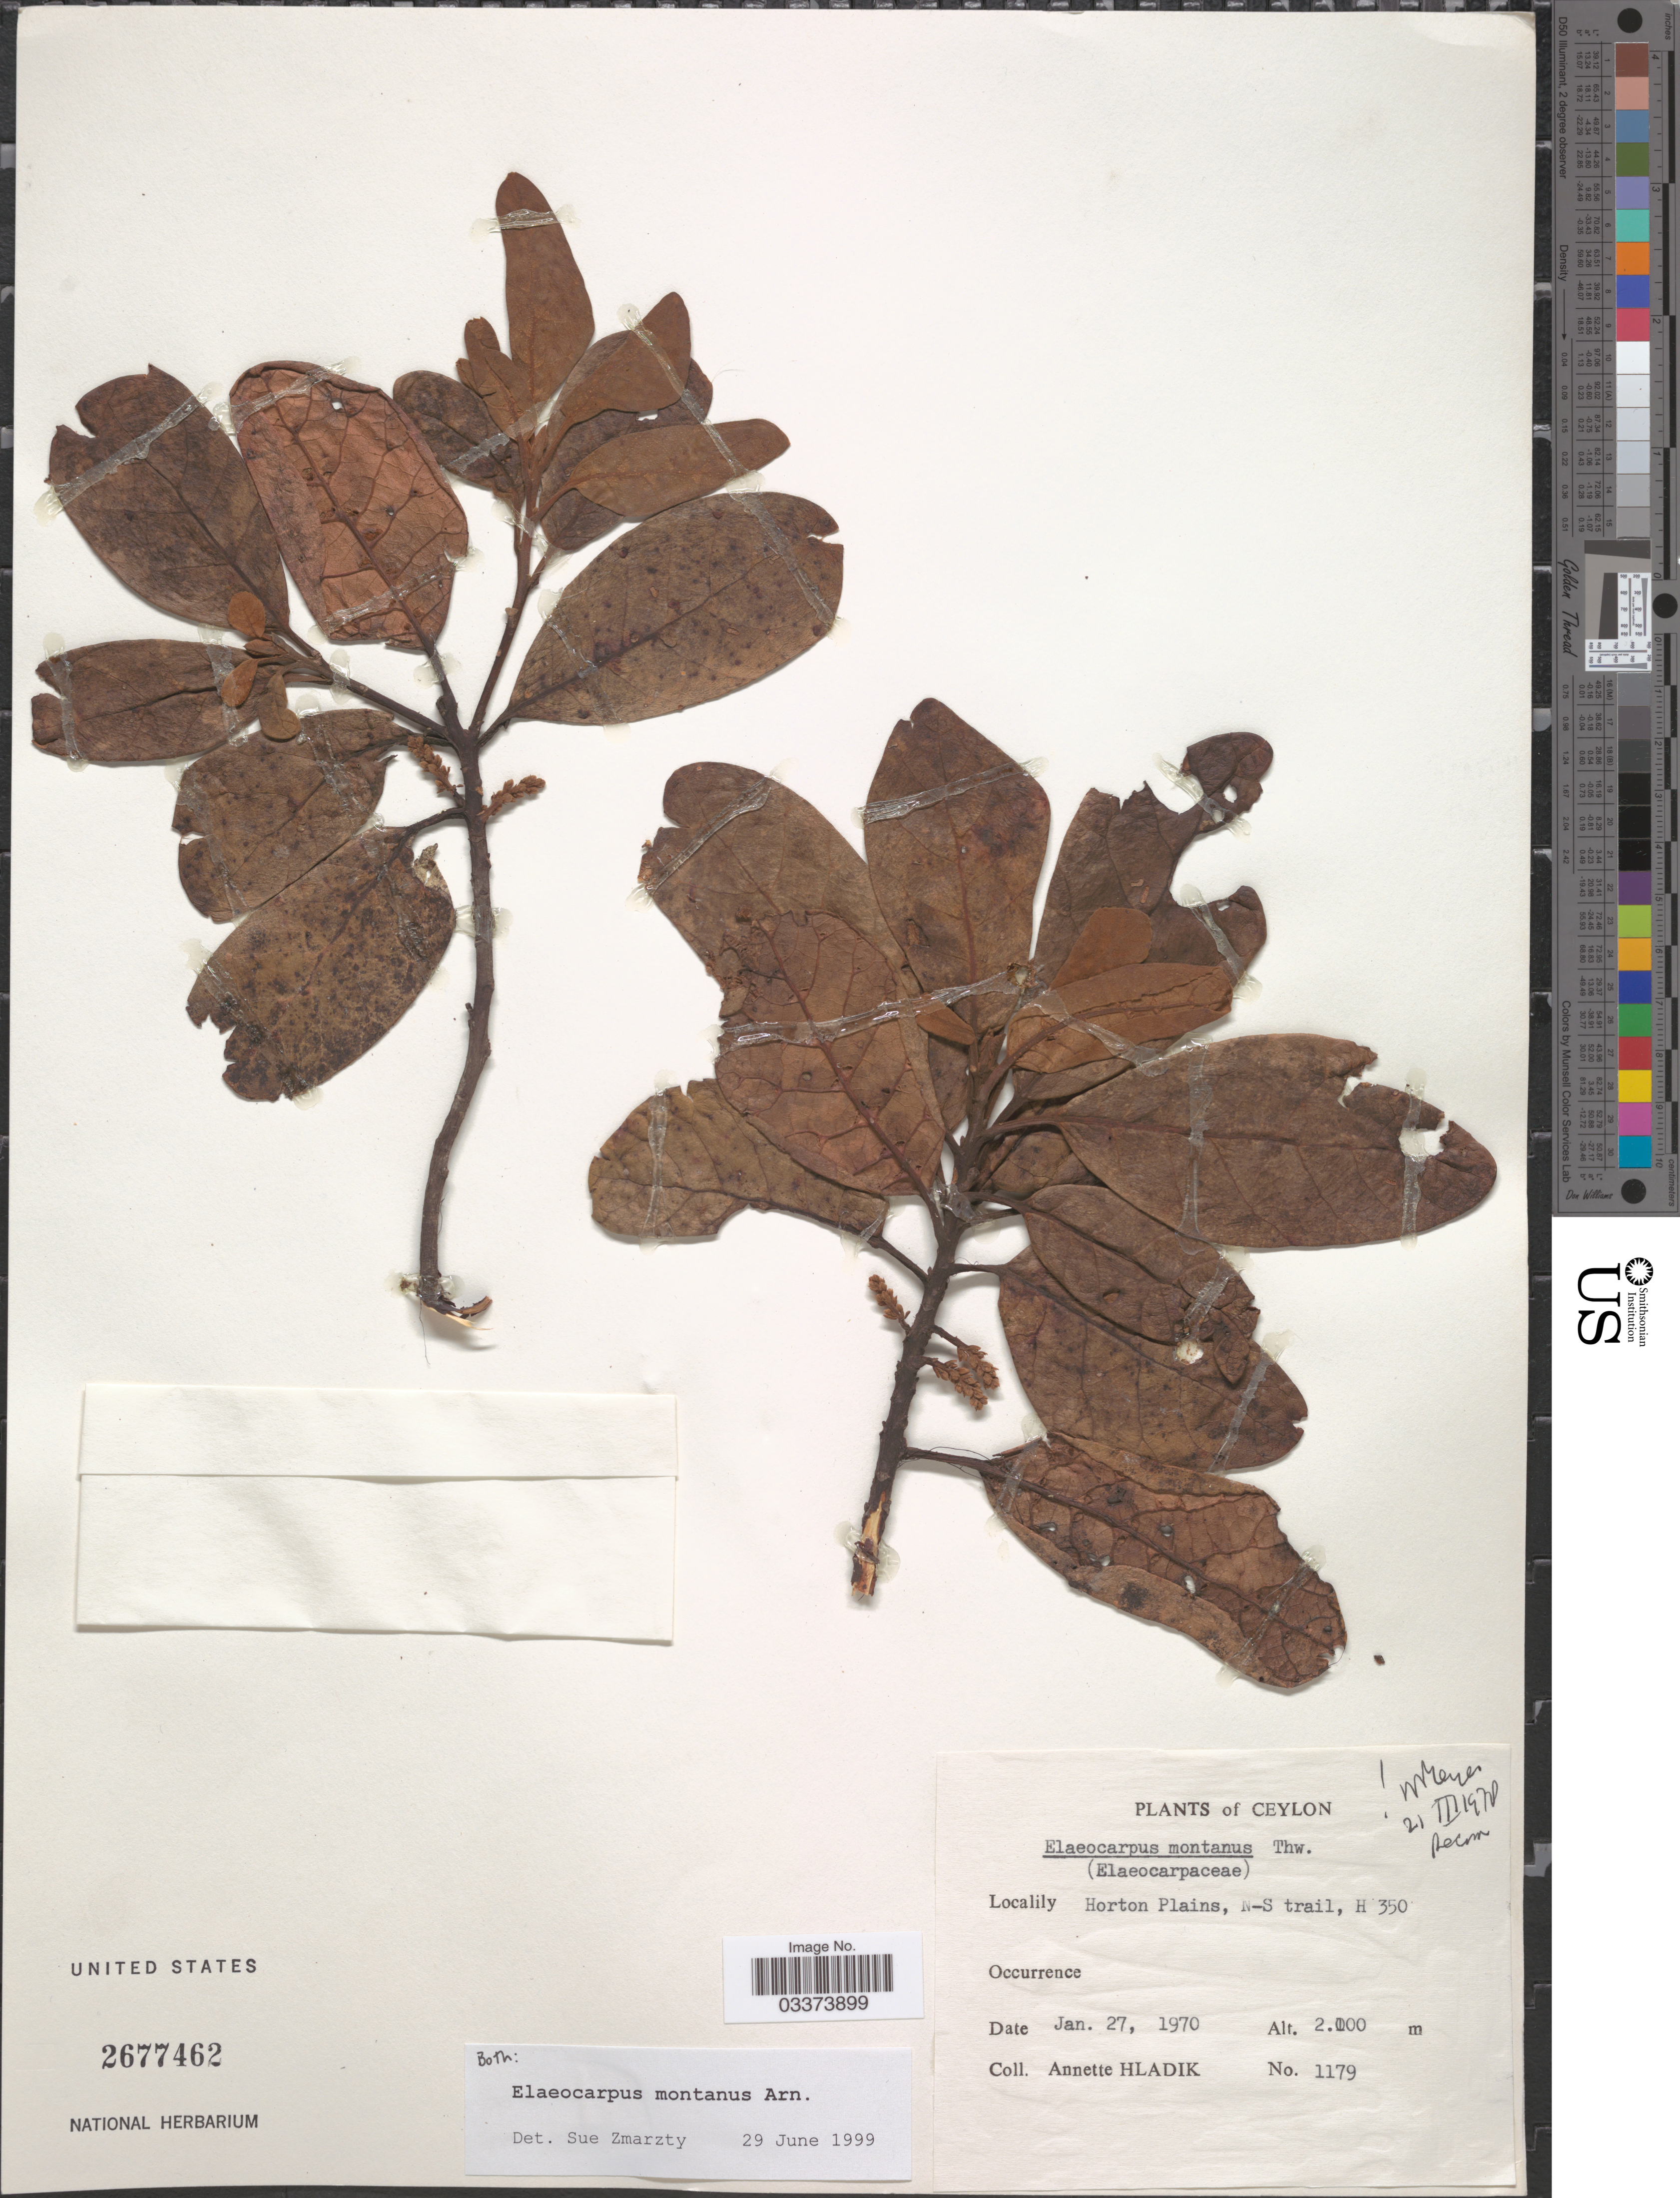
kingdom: Plantae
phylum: Tracheophyta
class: Magnoliopsida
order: Oxalidales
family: Elaeocarpaceae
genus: Elaeocarpus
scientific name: Elaeocarpus montanus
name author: Thwaites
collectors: A. Hladik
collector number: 1179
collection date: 1970-01-27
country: Sri Lanka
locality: Ceylon. Horton Plains, N-S trail, H 350.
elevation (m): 2100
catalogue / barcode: US 2677462